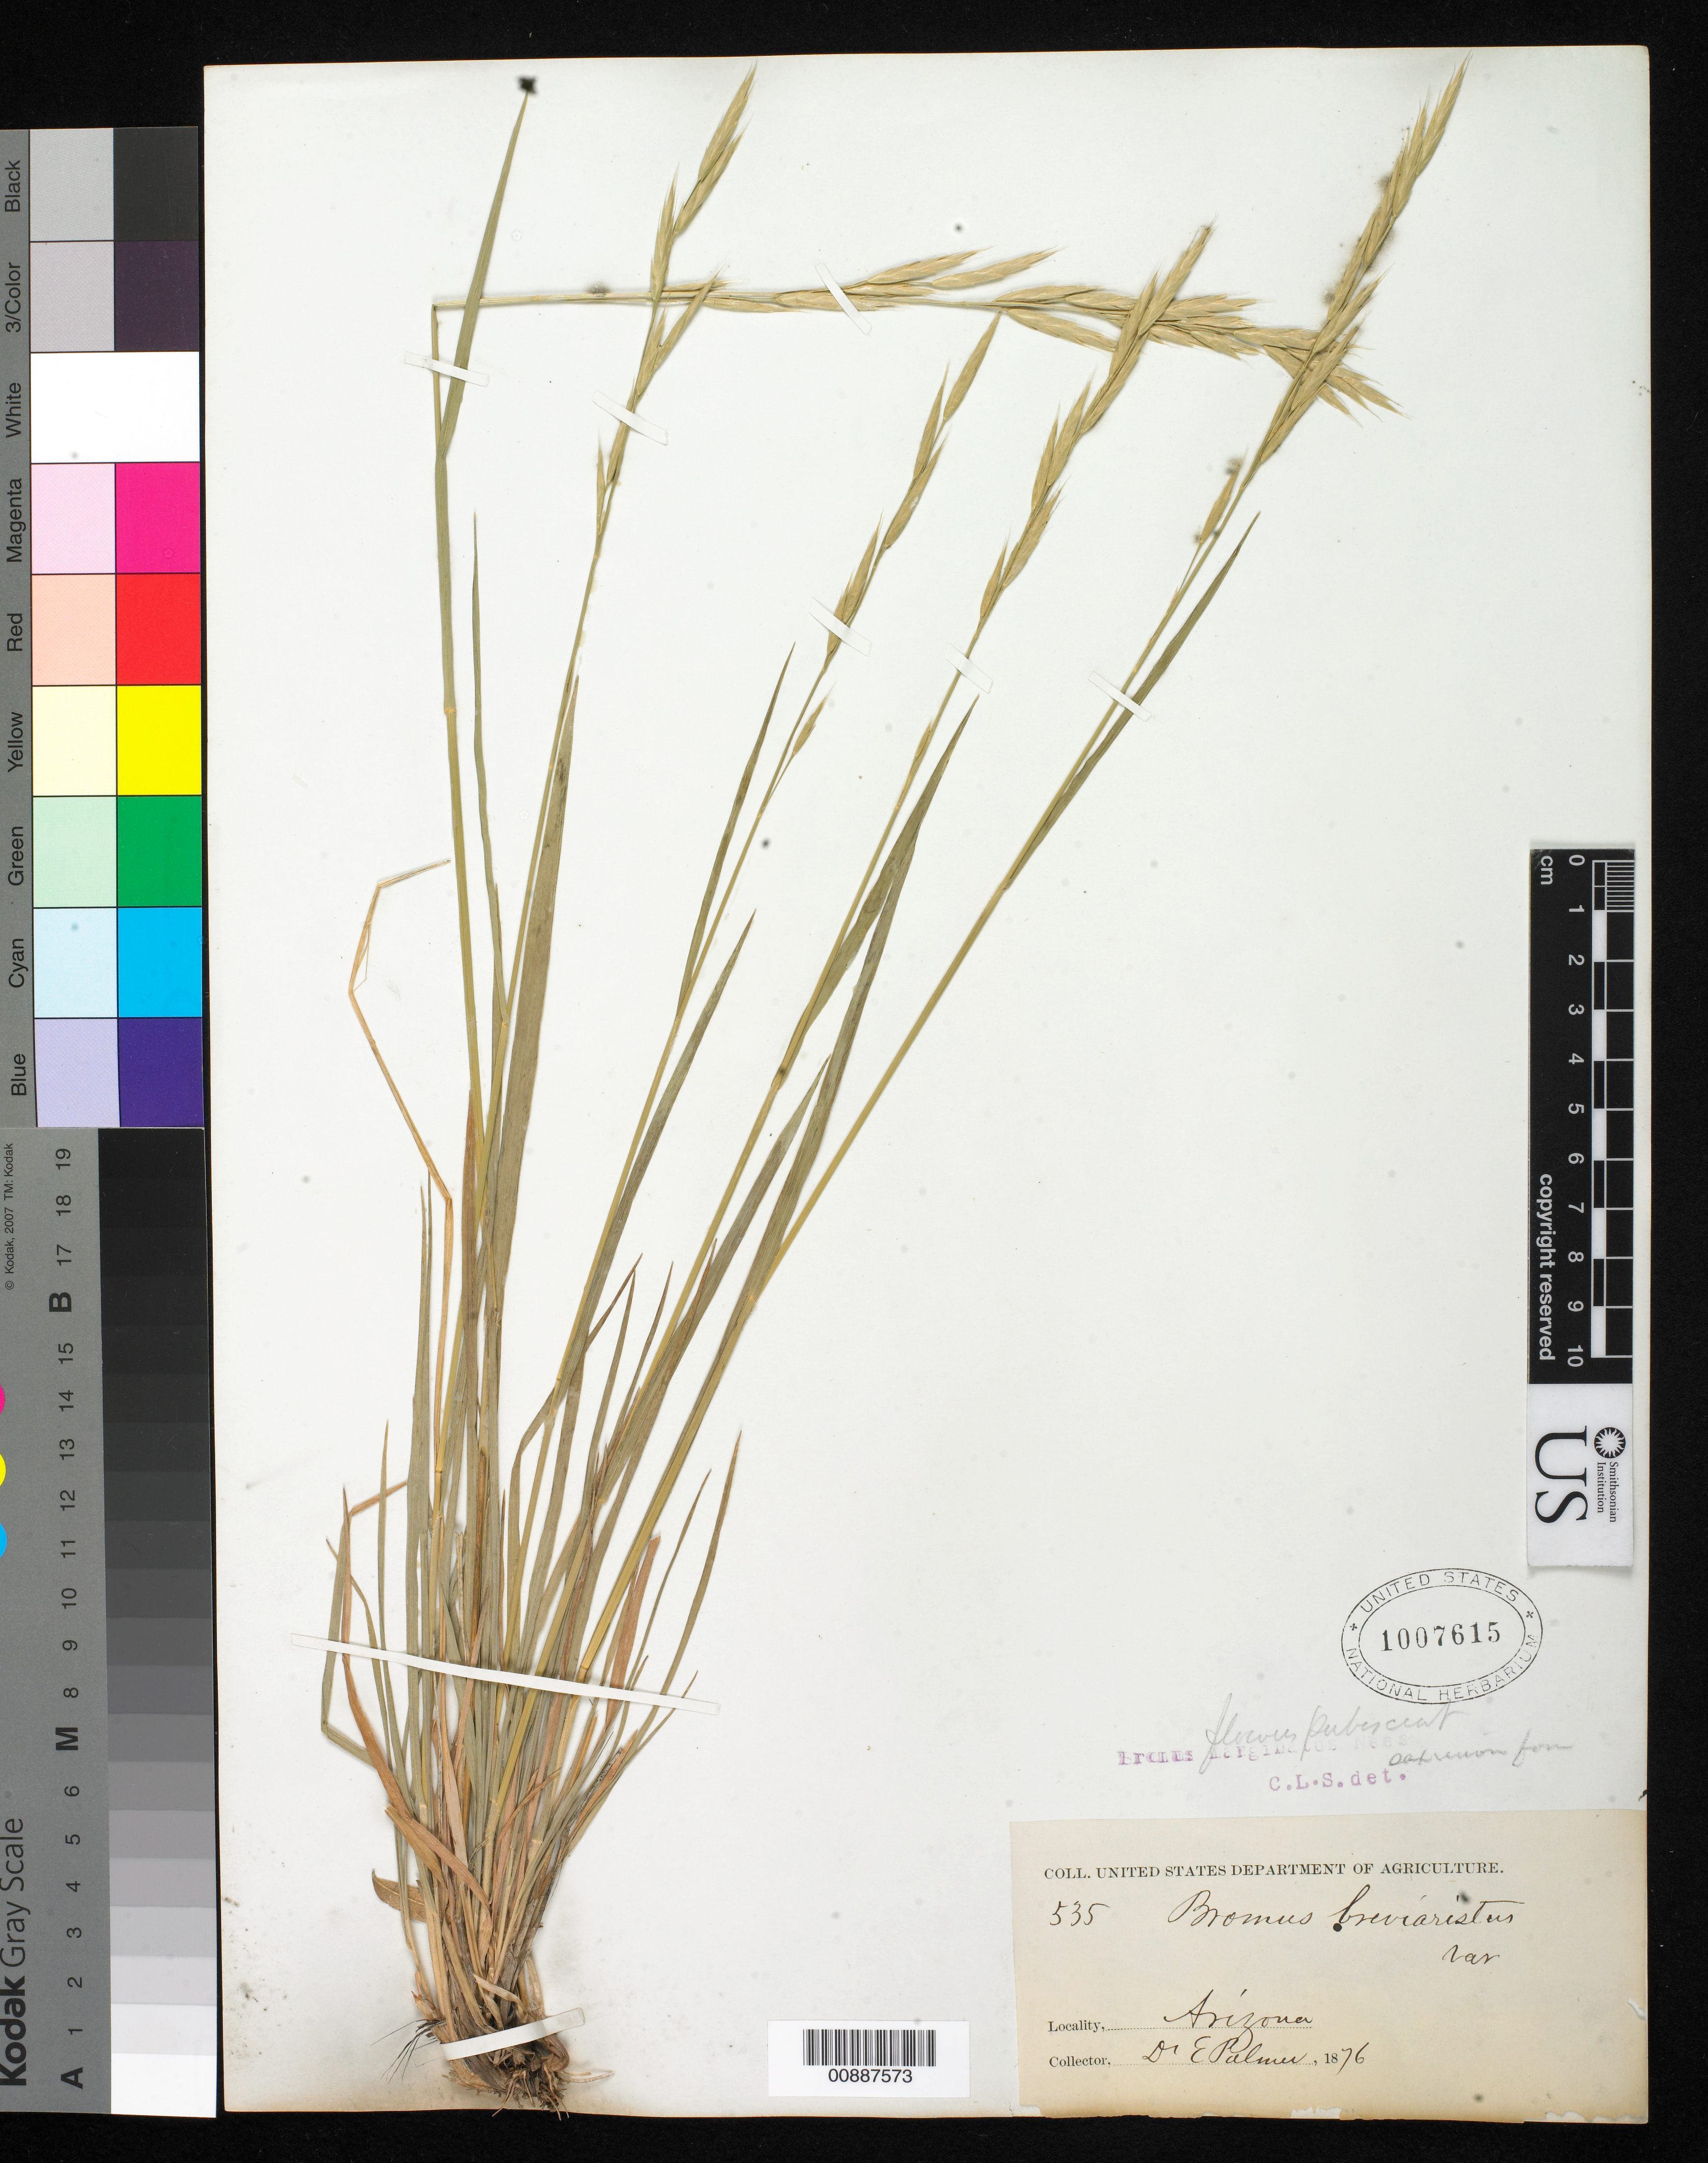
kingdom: Plantae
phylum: Tracheophyta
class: Liliopsida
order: Poales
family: Poaceae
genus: Bromus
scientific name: Bromus marginatus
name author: Nees ex Steud.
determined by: Poaceae Reorganization Project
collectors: E. Palmer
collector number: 535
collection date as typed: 1876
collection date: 1876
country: United States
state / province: Arizona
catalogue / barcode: US 1007615